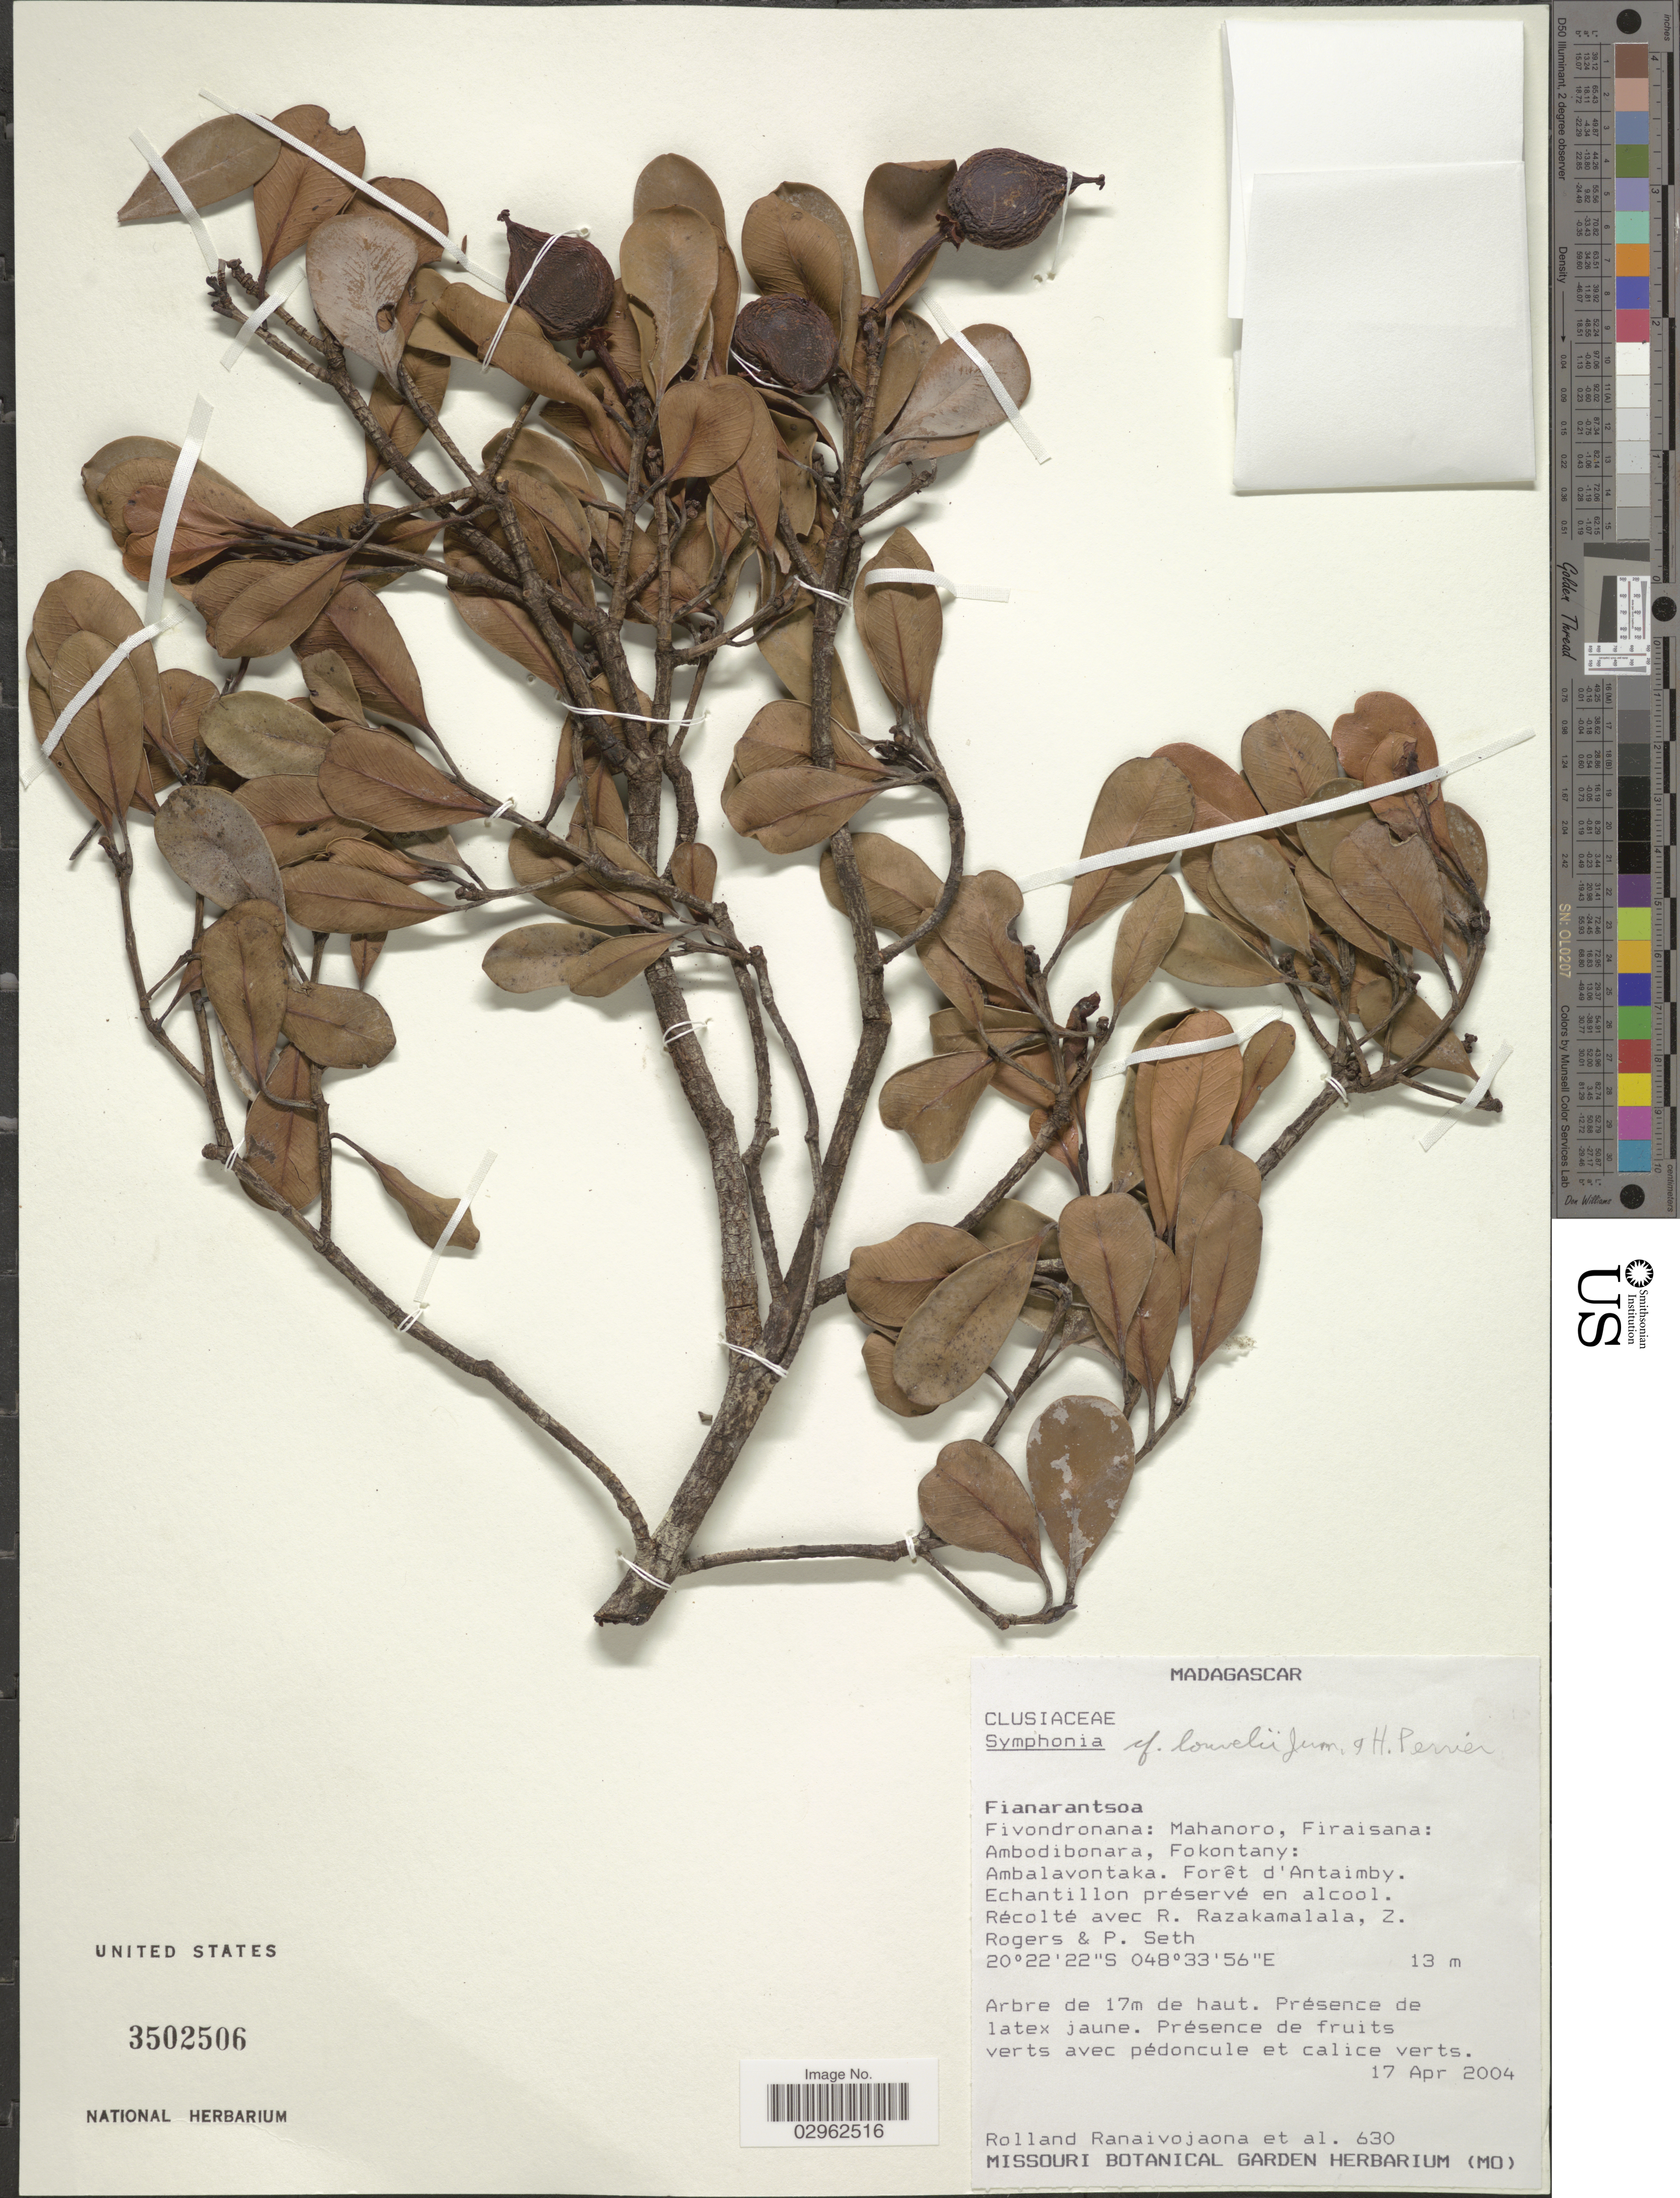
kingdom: Plantae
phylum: Tracheophyta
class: Magnoliopsida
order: Malpighiales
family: Clusiaceae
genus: Symphonia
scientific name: Symphonia louvelii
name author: Jum. & H. Perrier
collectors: R. Ranaivojaona, R. Razakamalala, Z. S. Rogers & P. Seth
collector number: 630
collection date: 2004-04-17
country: Madagascar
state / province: Atsinanana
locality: Fivondronana: Mahanoro, Firaisana: Ambalavontaka. Forêt d'Antaimby.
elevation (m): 13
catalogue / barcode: US 3502506